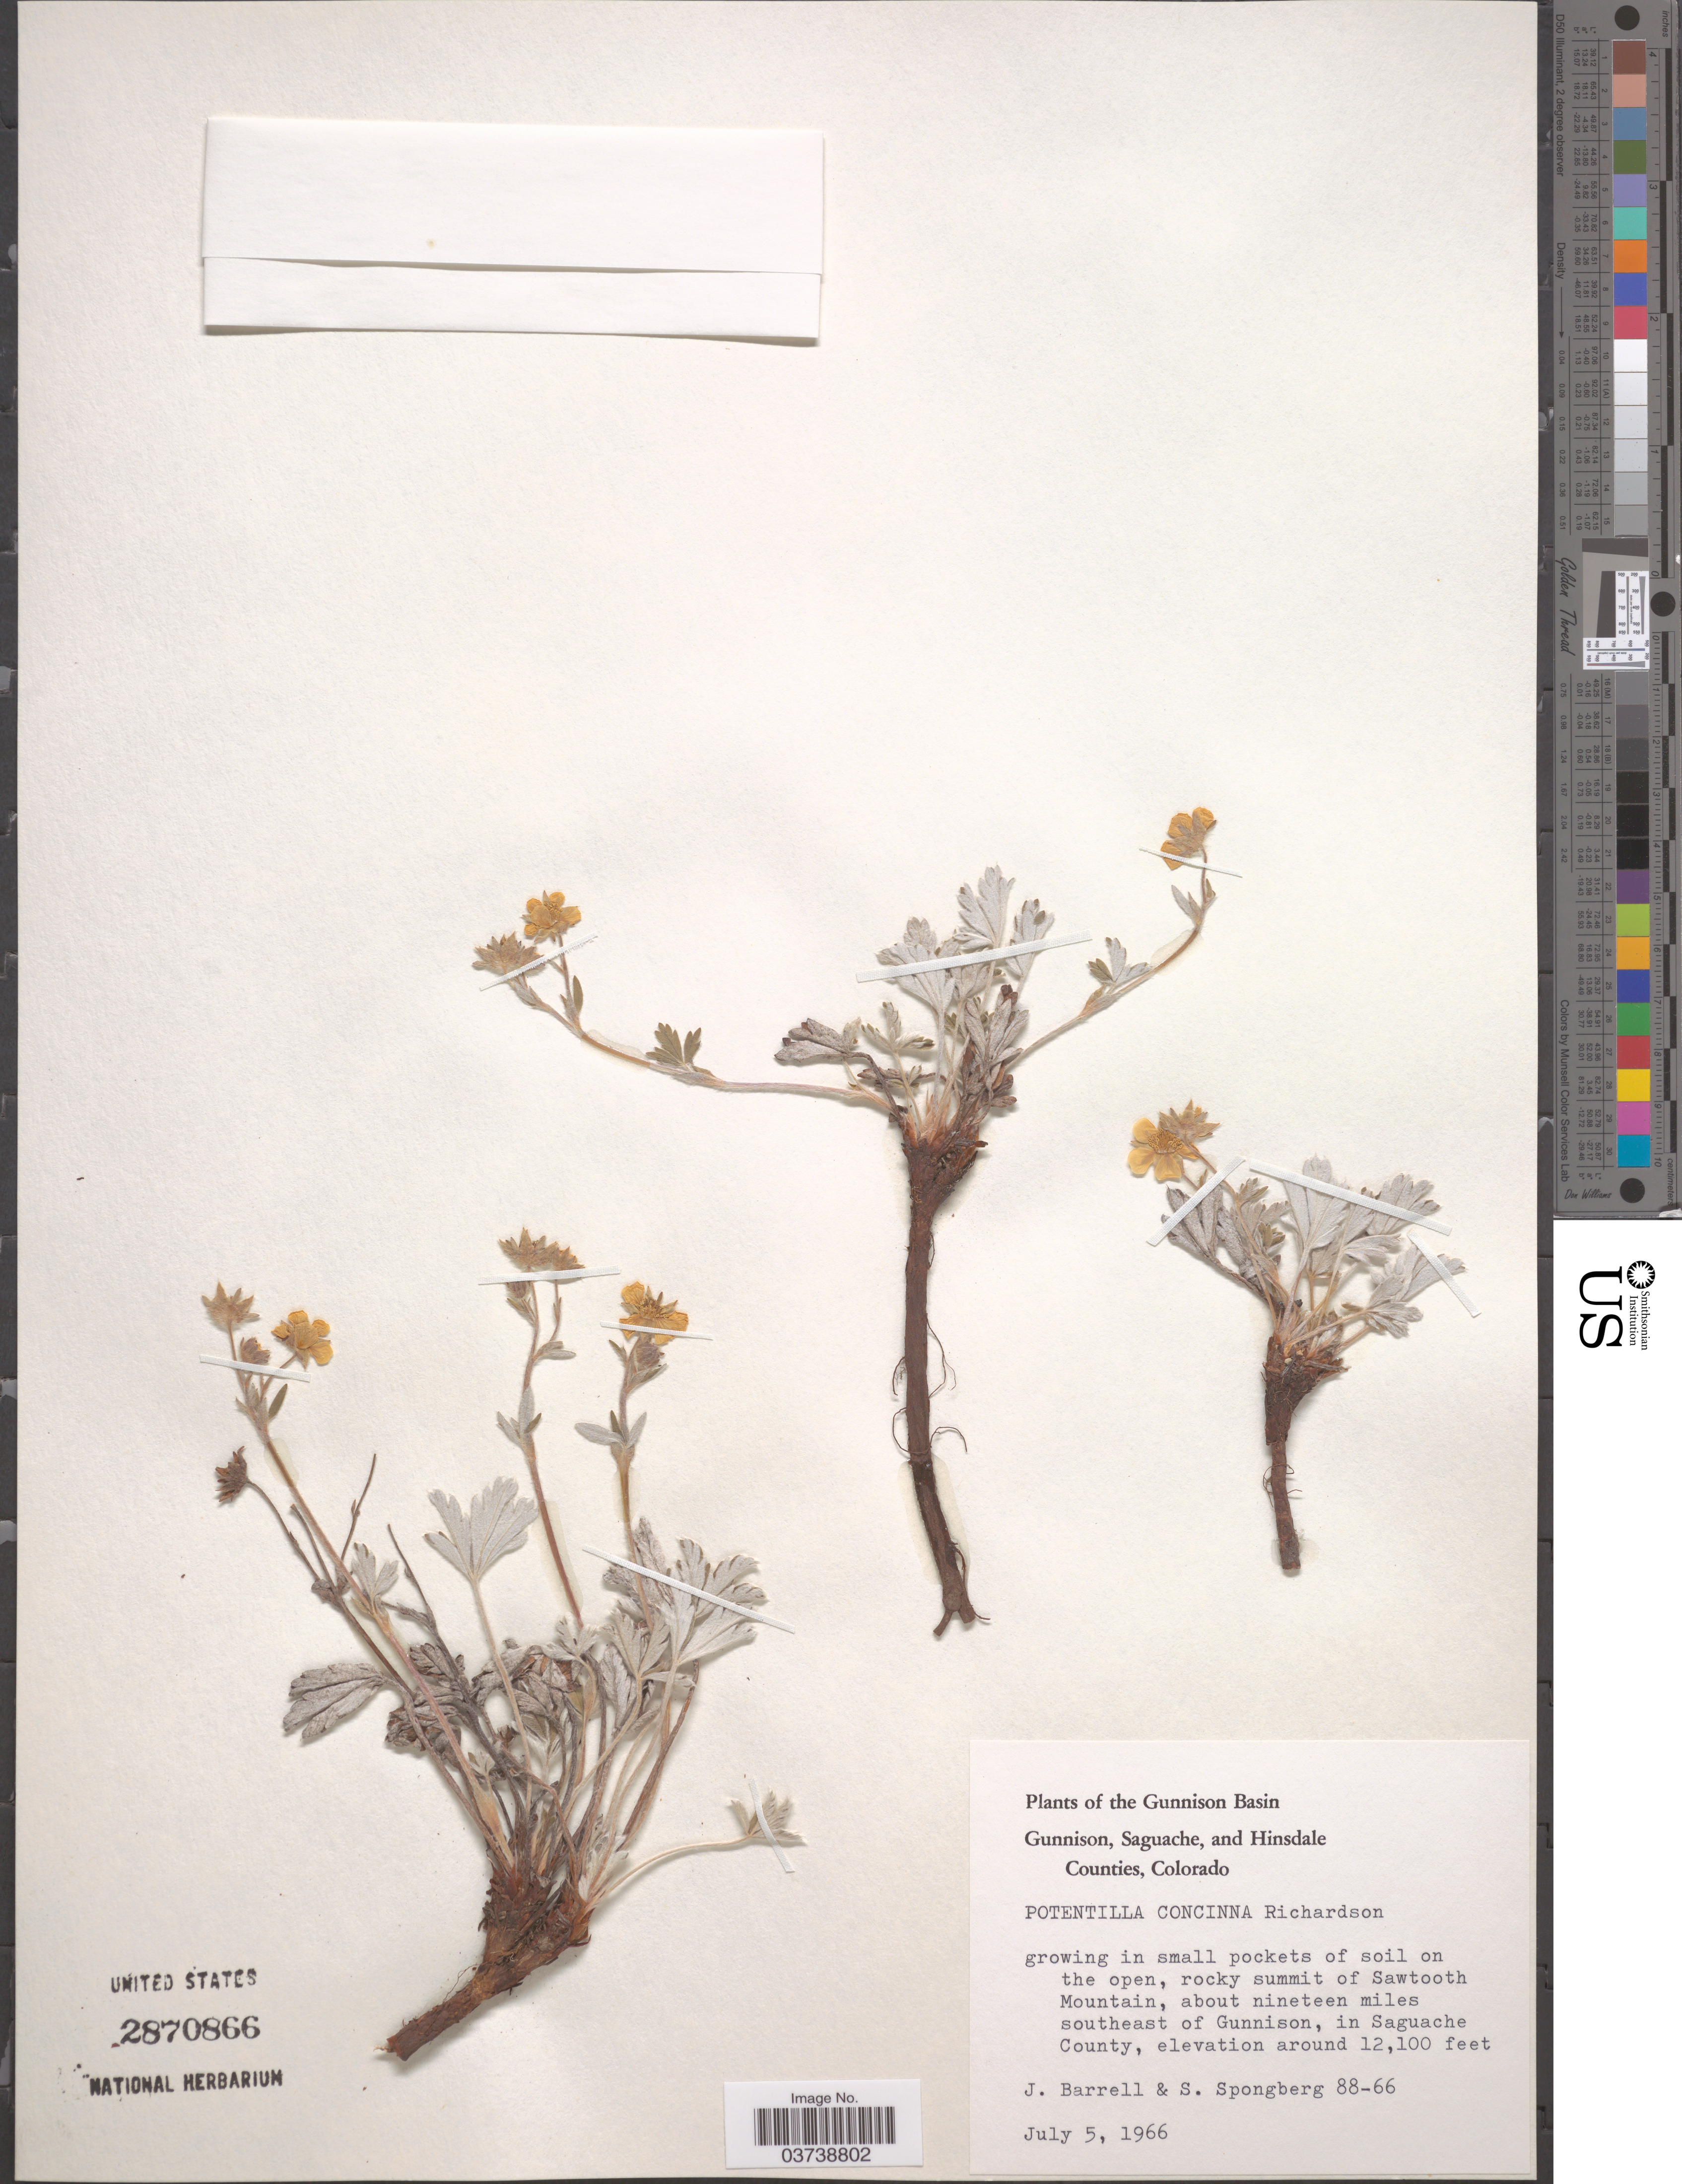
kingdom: Plantae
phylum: Tracheophyta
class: Magnoliopsida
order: Rosales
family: Rosaceae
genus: Potentilla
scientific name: Potentilla concinna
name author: Richardson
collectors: J. Barrell & S. A.Spongberg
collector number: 88-66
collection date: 1966-07-05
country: United States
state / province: Colorado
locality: On the open, rocky summit of Sawtooth Mountain, about nineteen miles southeast of Gunnison, in Saguache County.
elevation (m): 3688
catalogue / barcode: US 2870866